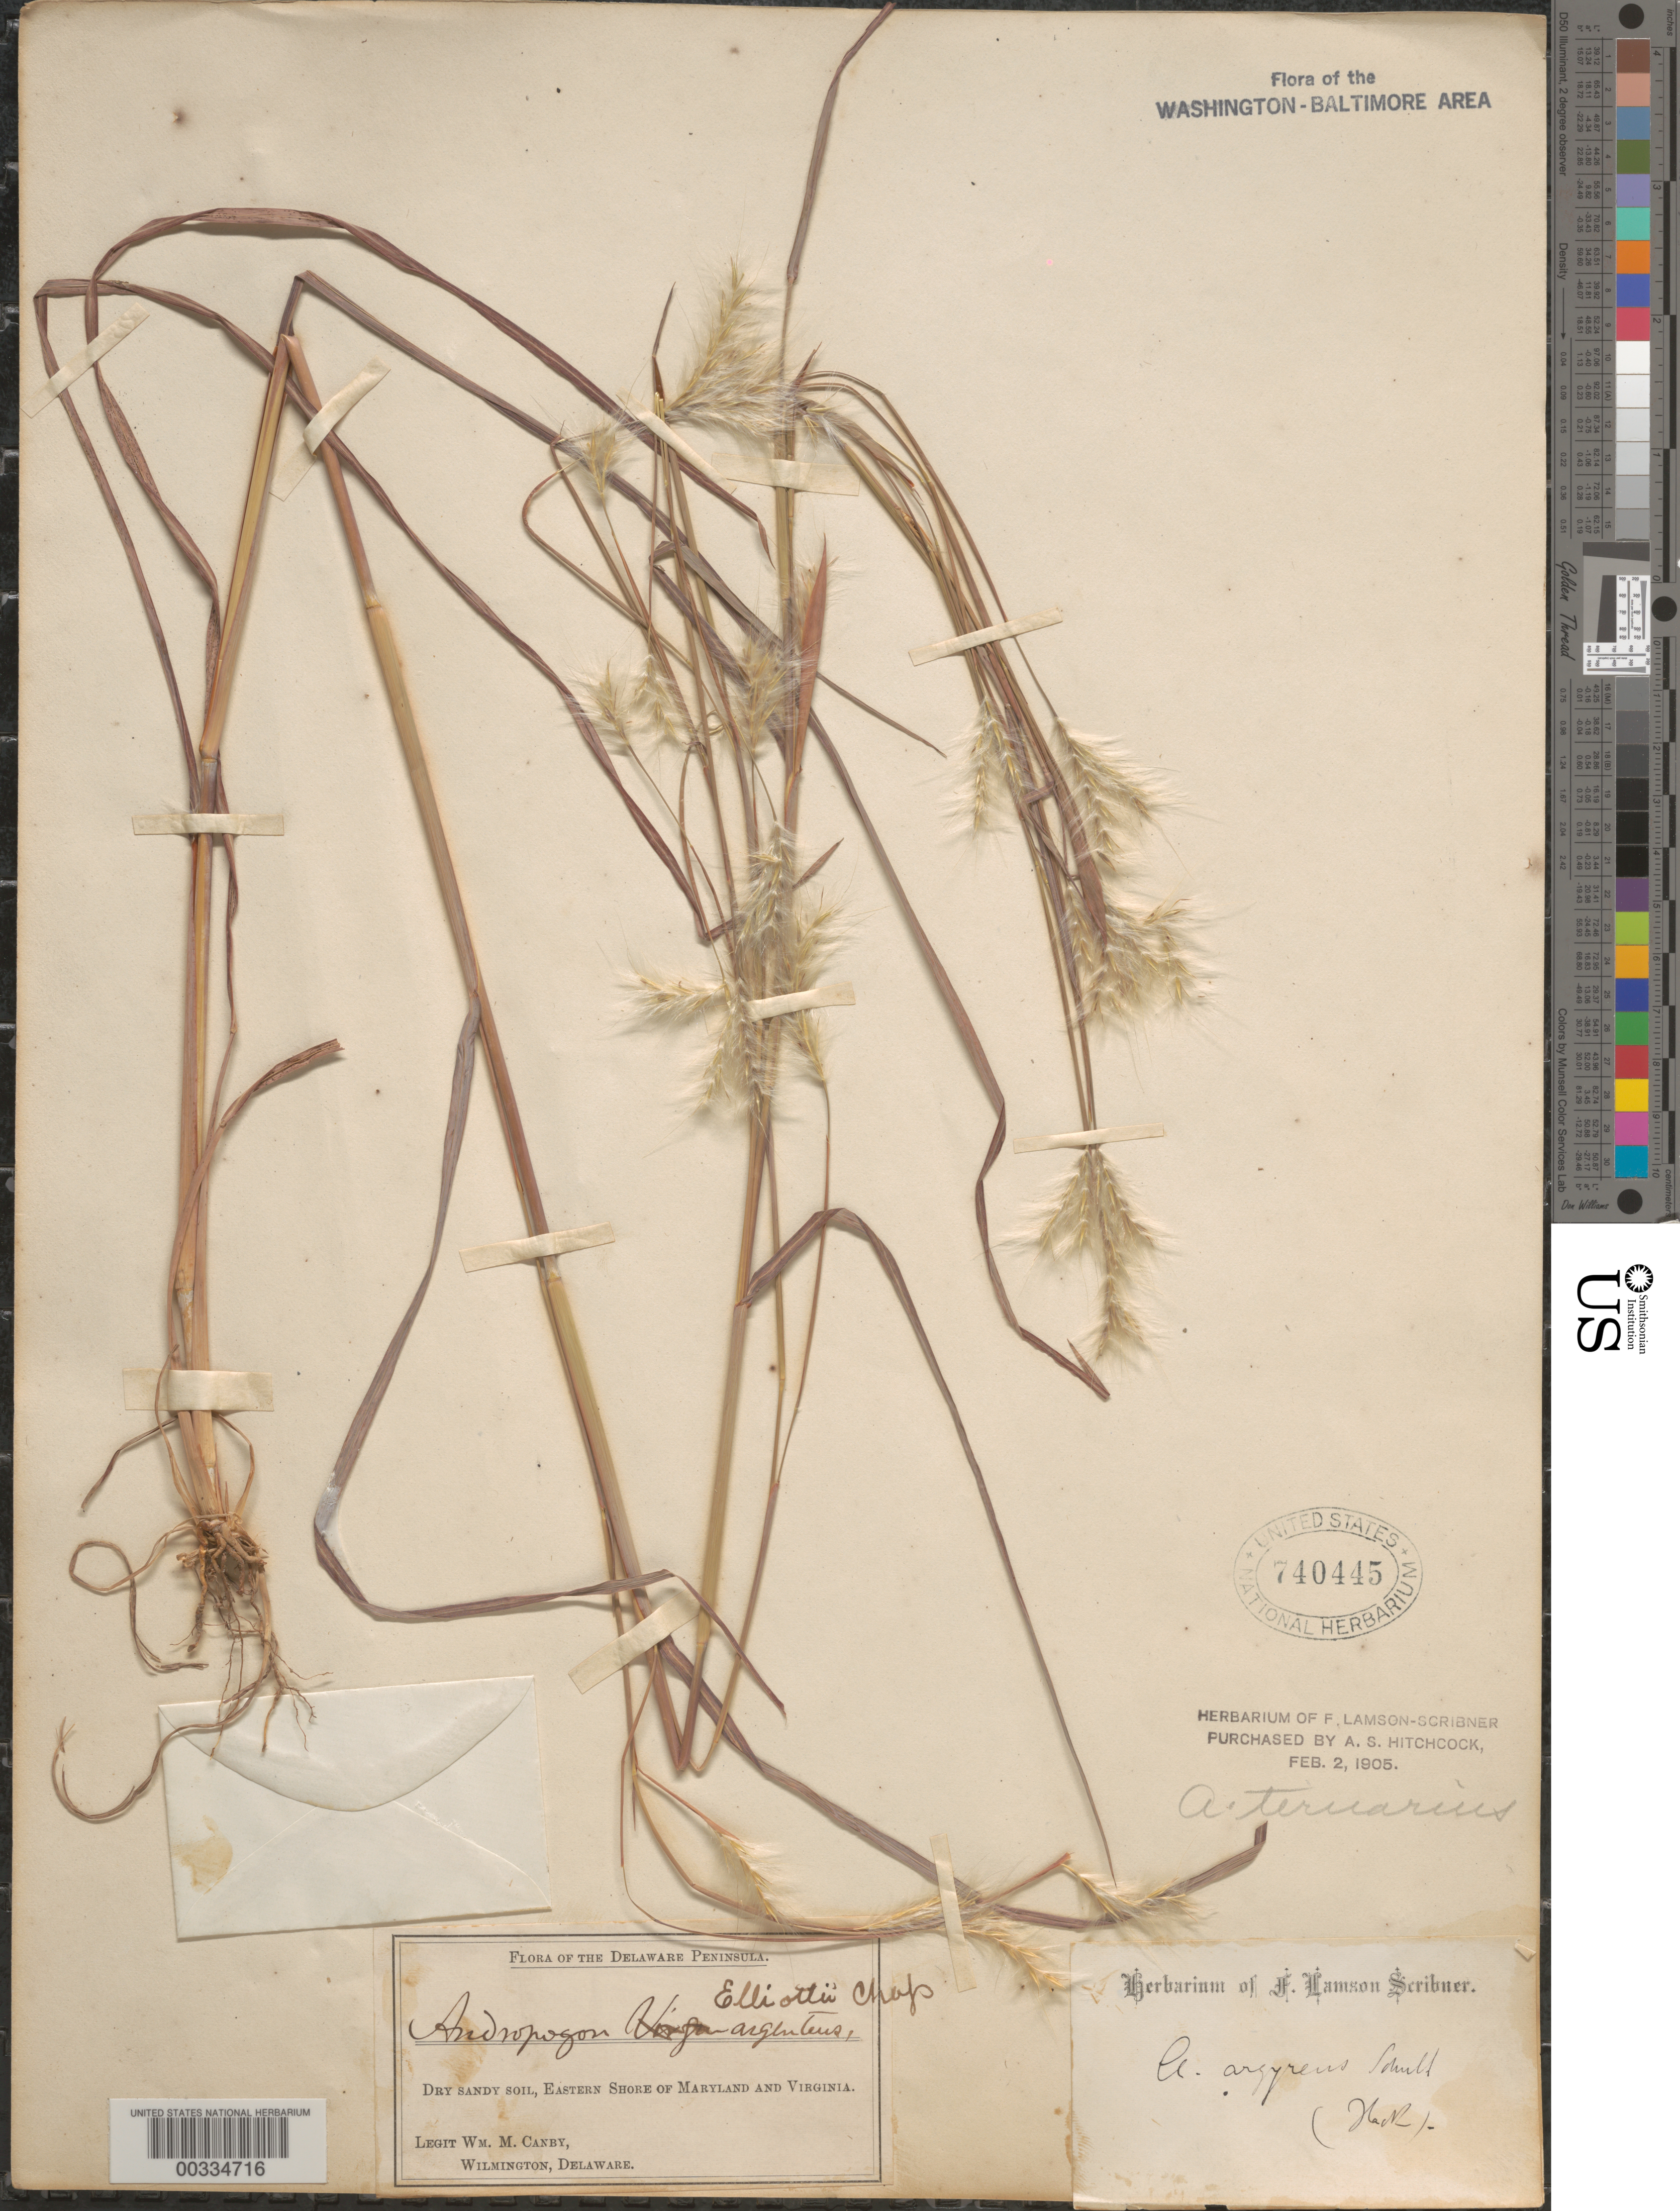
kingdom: Plantae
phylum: Tracheophyta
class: Liliopsida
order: Poales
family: Poaceae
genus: Andropogon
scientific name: Andropogon ternarius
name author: Michx.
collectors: W. M. Canby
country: United States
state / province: Maryland / Virginia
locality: Eastern shore of Maryland and Vrginia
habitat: Dry sandy soil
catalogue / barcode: US 740445